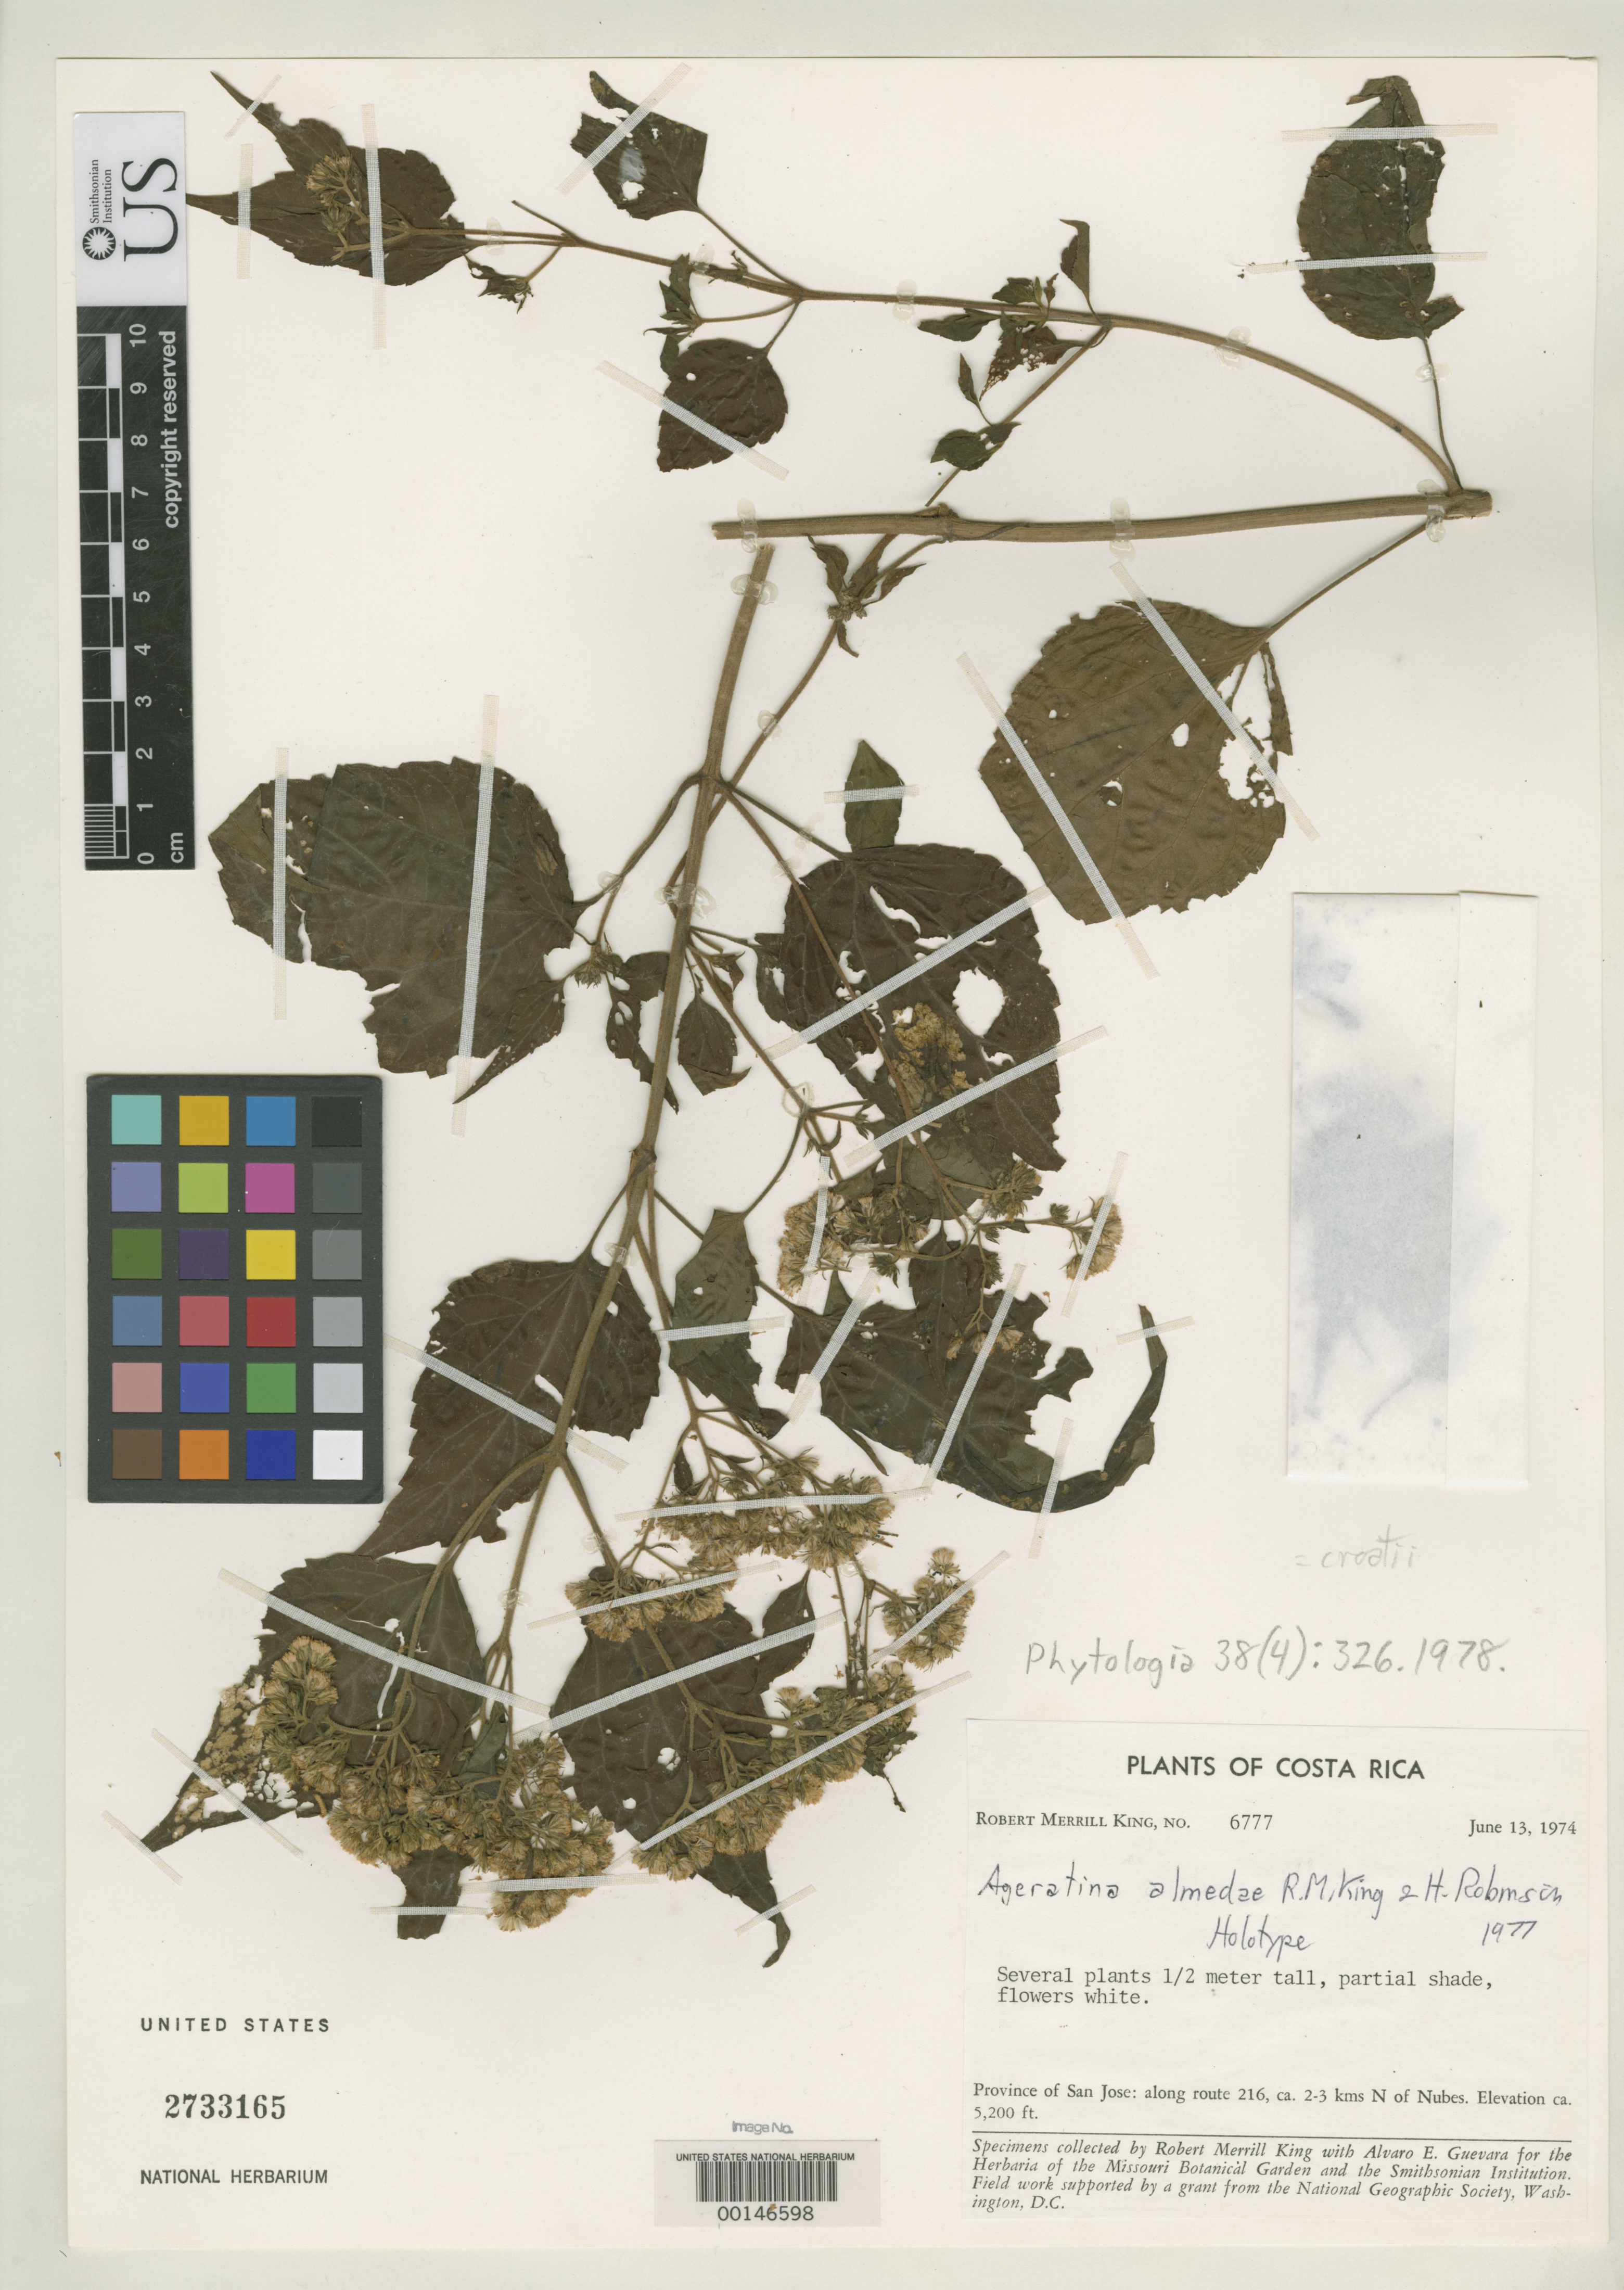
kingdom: Plantae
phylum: Tracheophyta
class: Magnoliopsida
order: Asterales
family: Asteraceae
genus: Ageratina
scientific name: Ageratina almedae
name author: R.M. King & H. Rob.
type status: Holotype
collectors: R. M. King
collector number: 6777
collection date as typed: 13 Jun 1974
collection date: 1974-06-13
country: Costa Rica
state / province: San José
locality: N of Nubes.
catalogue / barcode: US 2733165